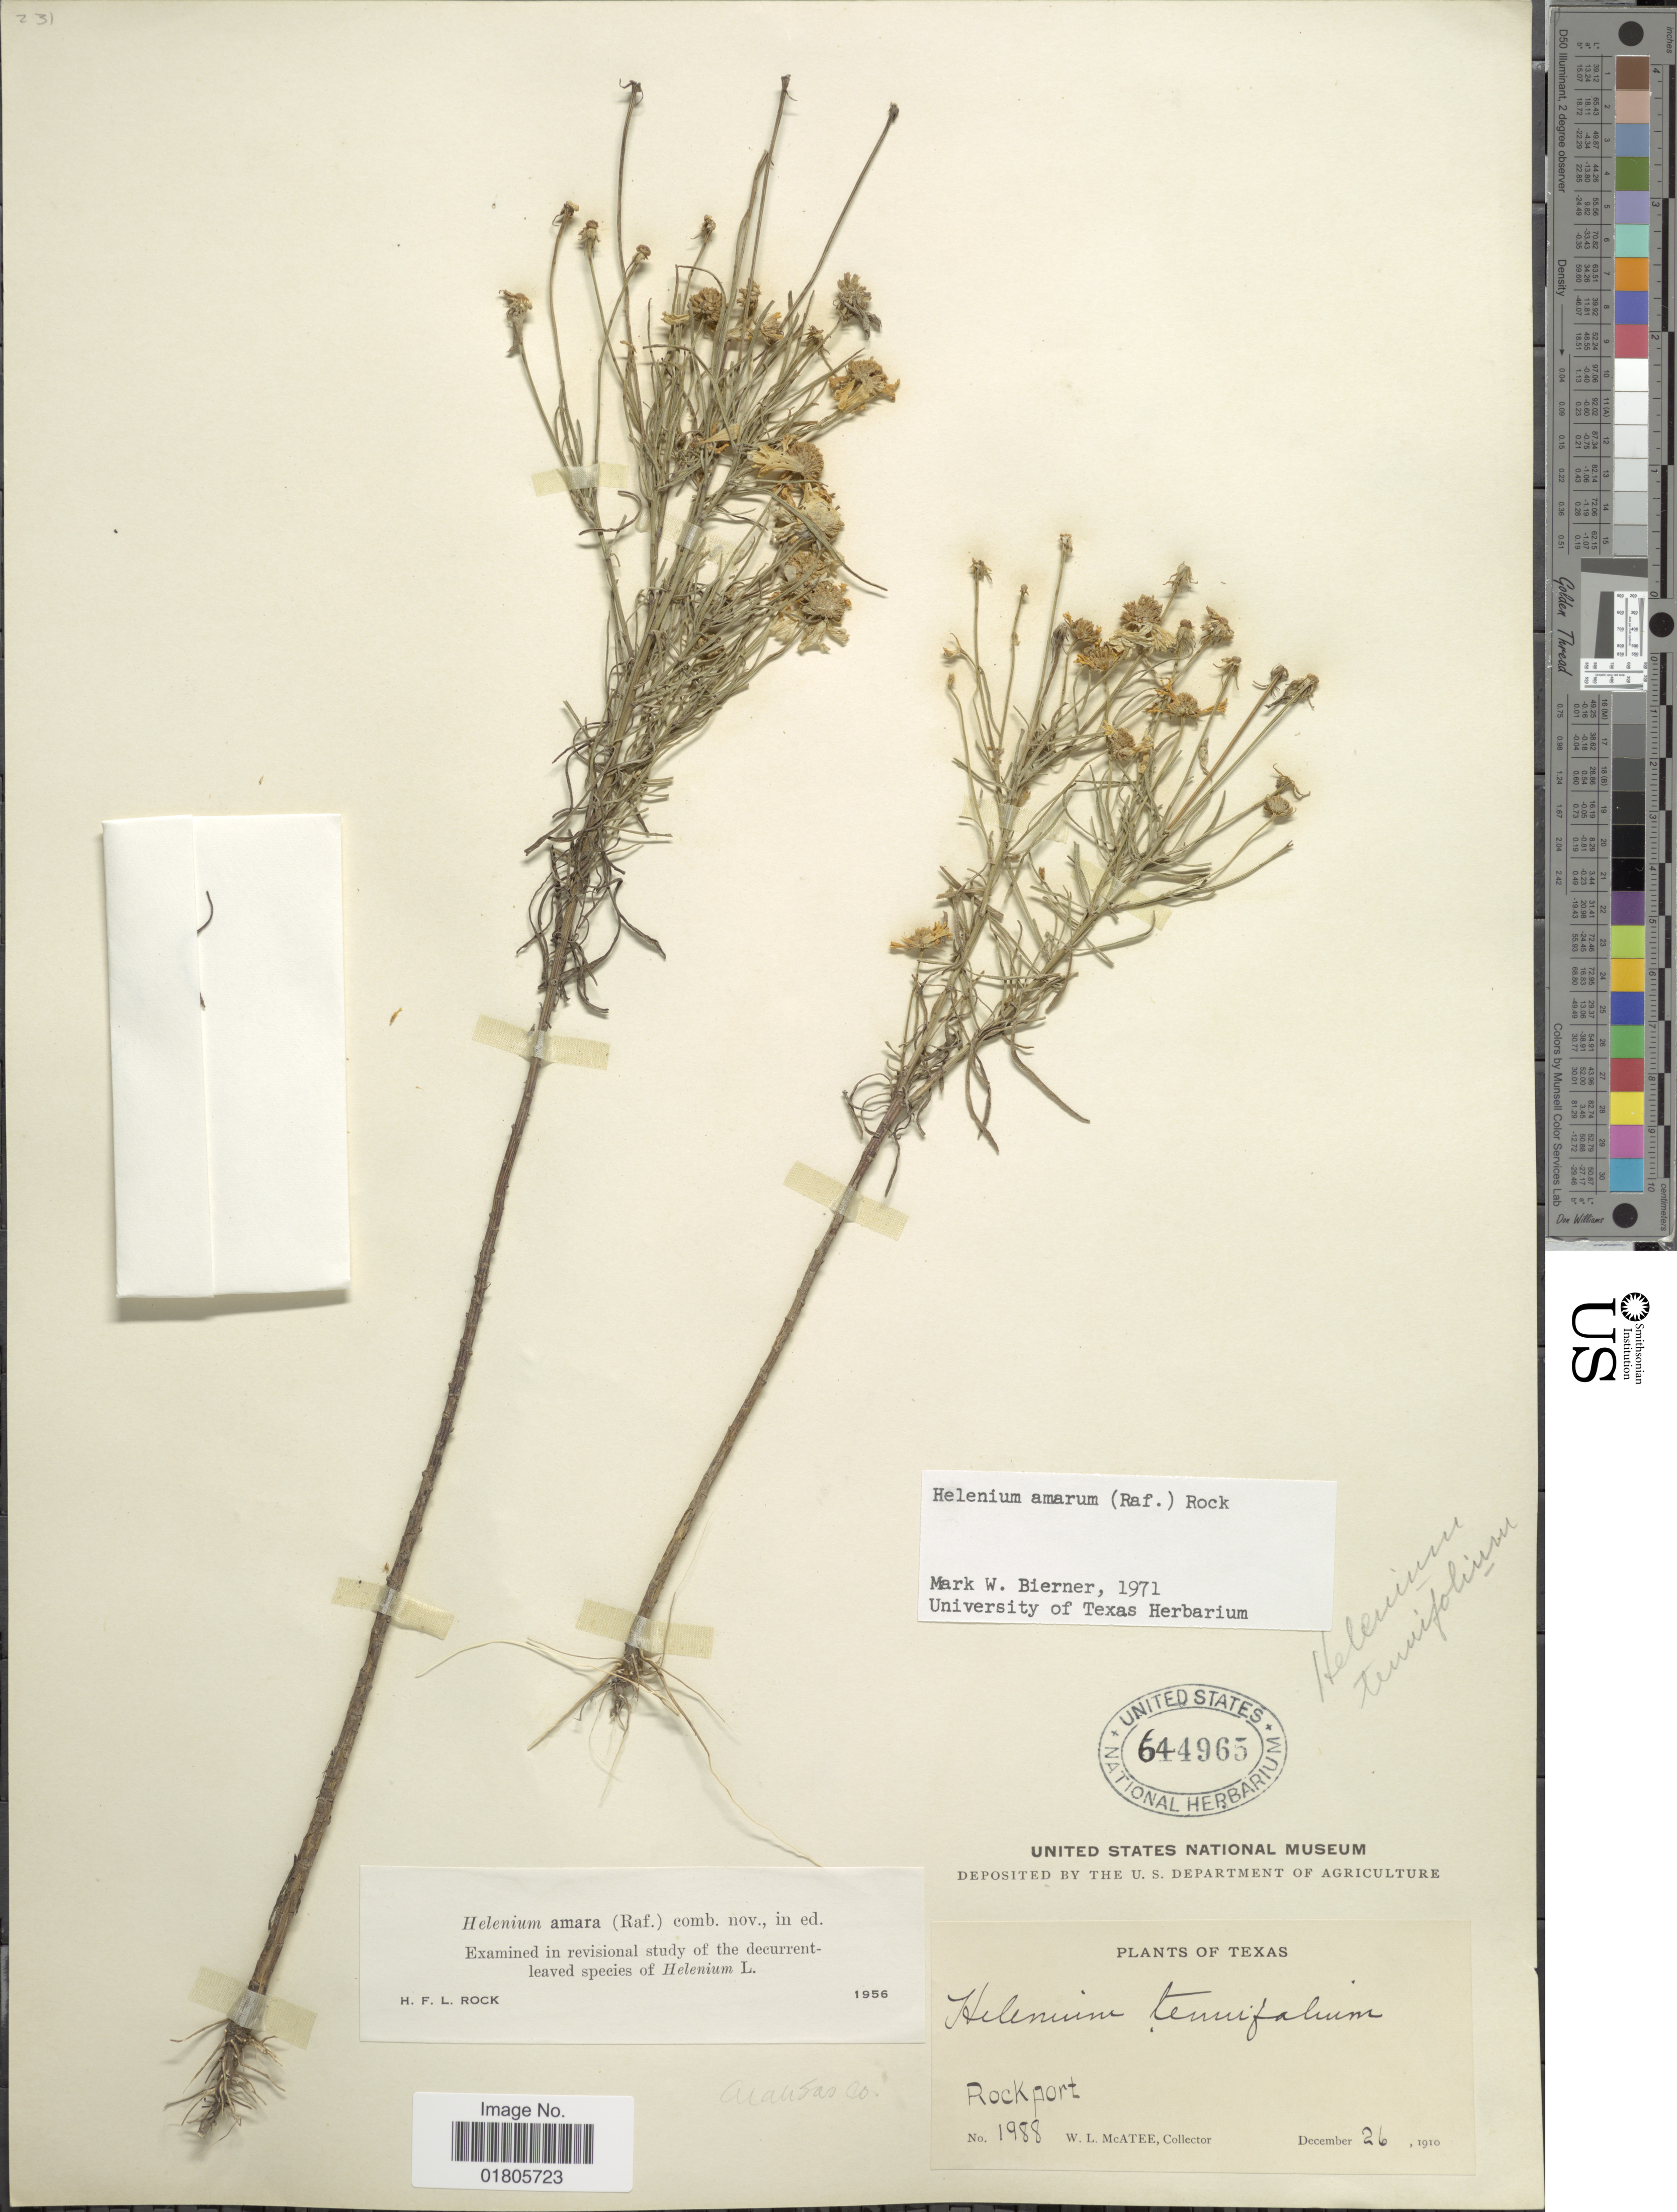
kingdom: Plantae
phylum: Tracheophyta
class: Magnoliopsida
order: Asterales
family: Asteraceae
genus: Helenium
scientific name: Helenium amarum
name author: (Raf.) H. Rock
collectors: W. McAtee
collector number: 1988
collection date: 1910-12-26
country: United States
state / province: Texas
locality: Rockport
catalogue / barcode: US 644965